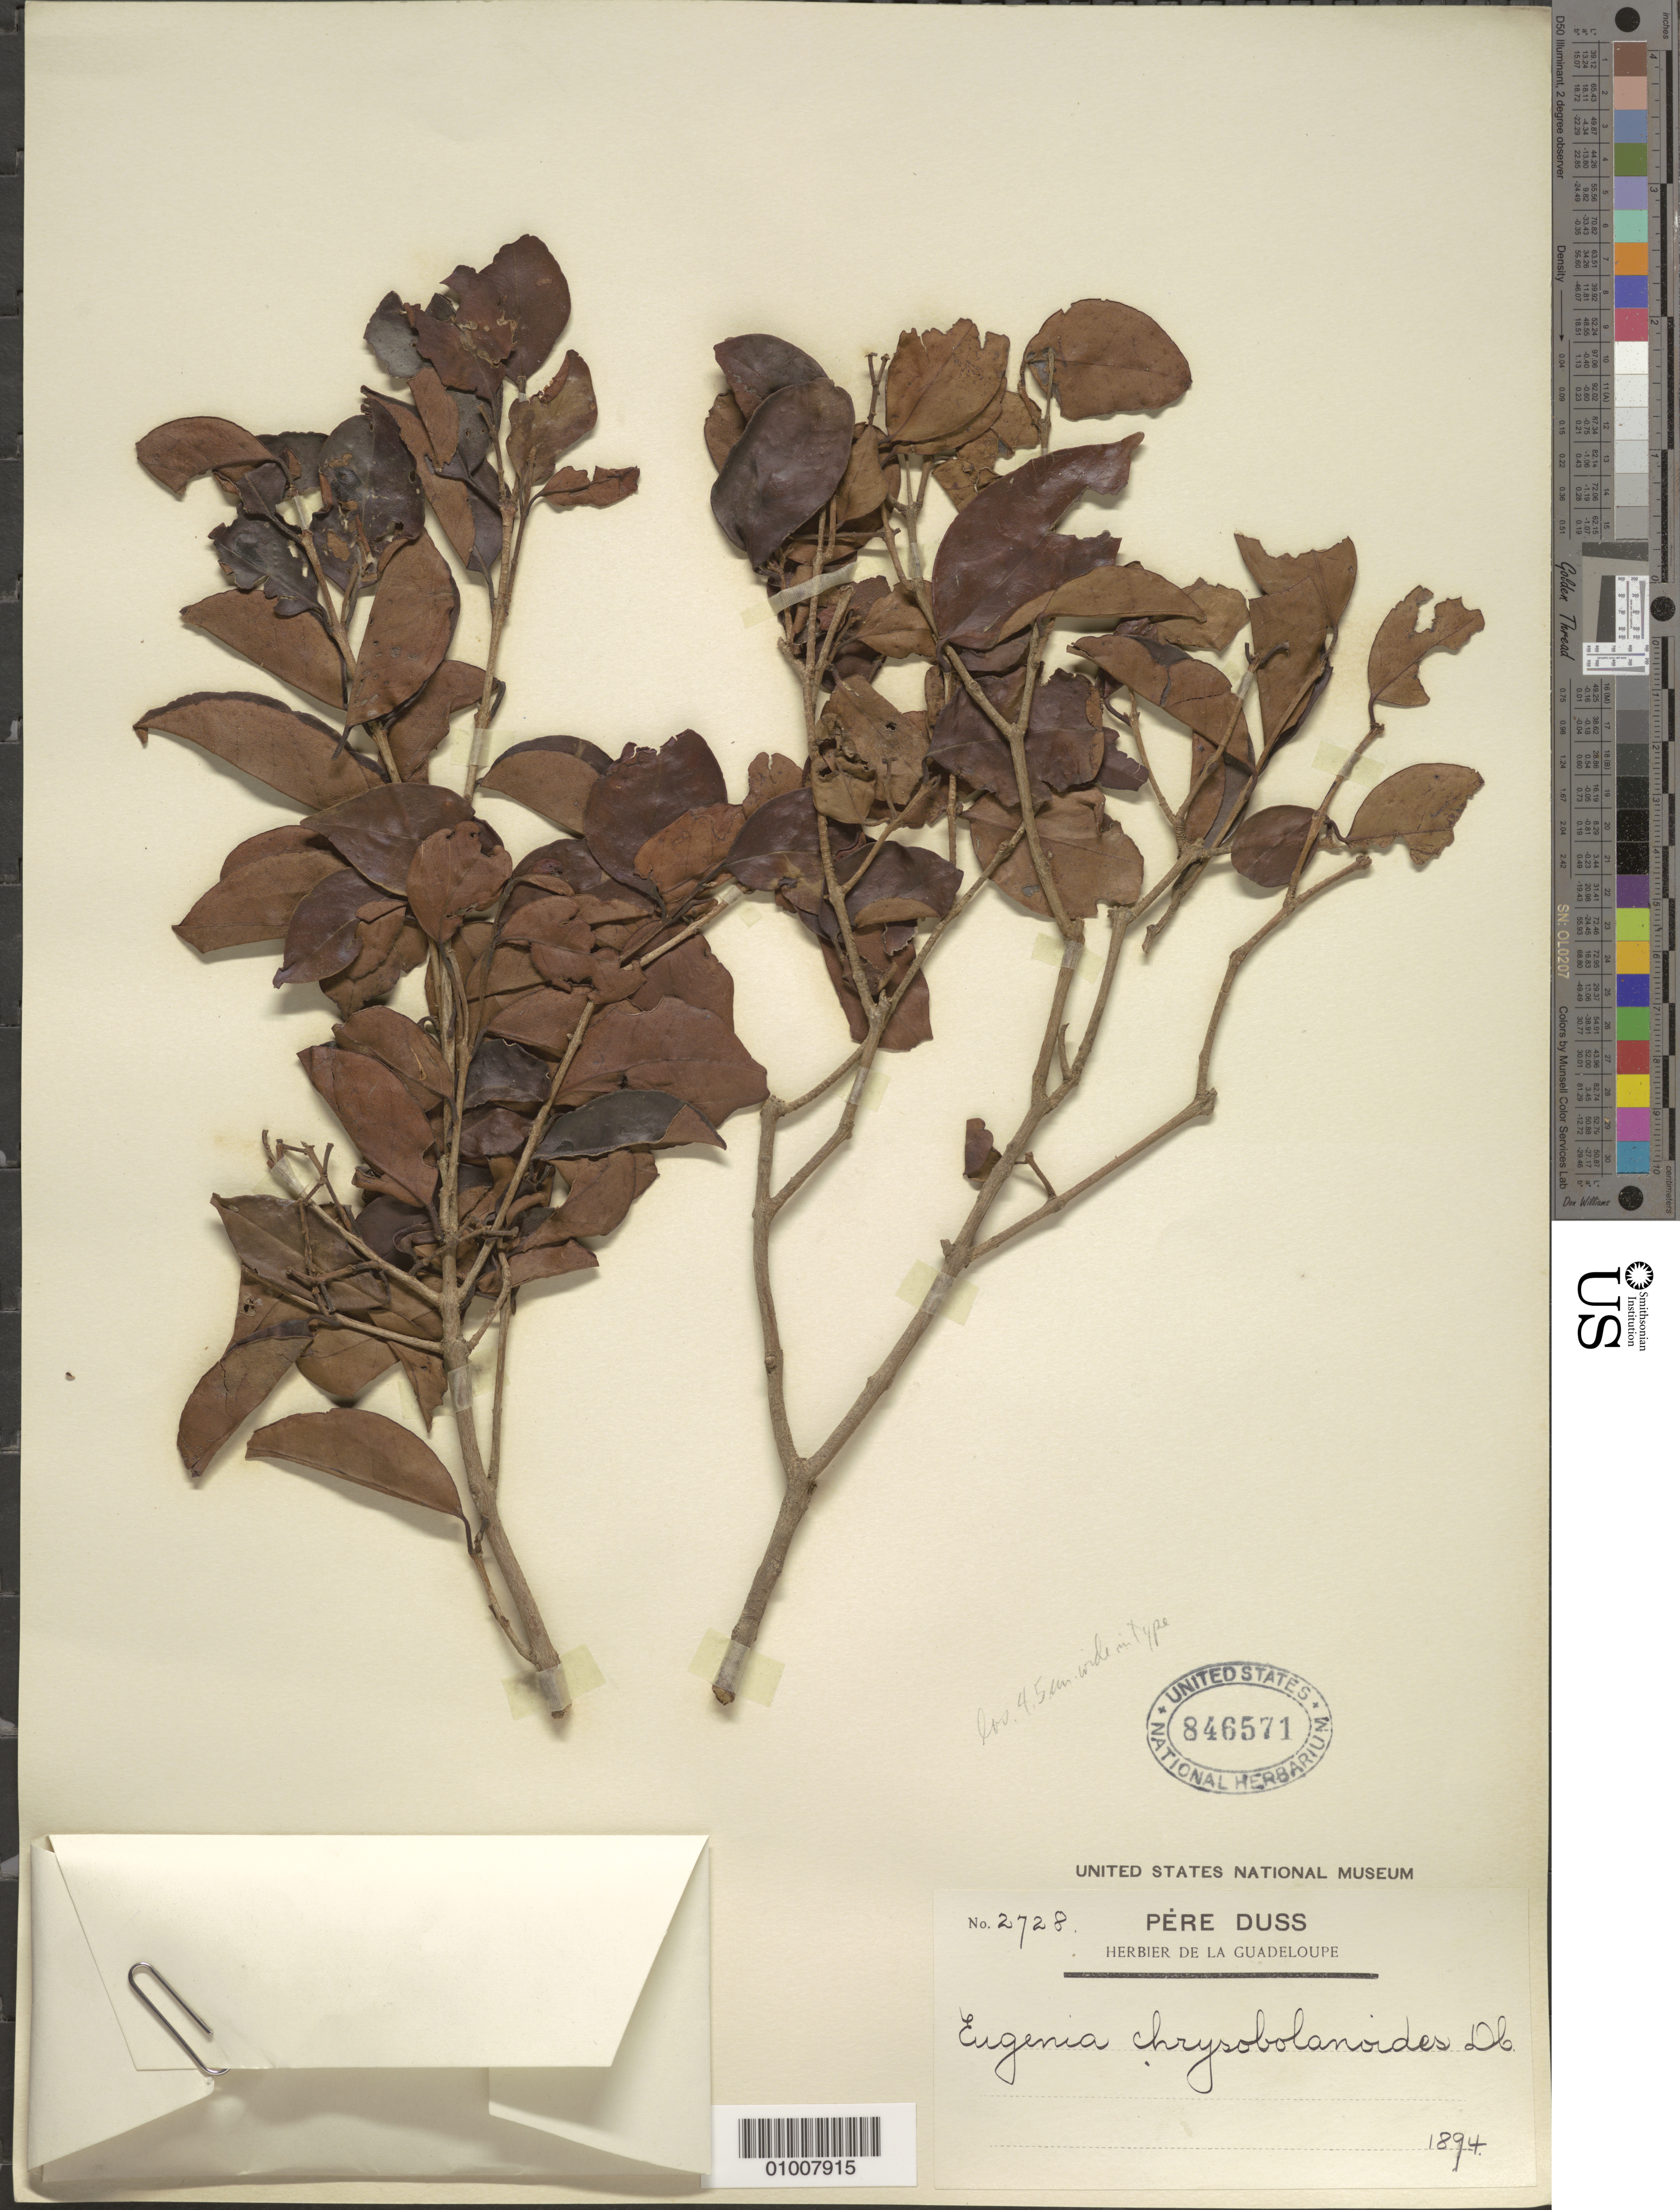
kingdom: Plantae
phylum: Tracheophyta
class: Magnoliopsida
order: Myrtales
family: Myrtaceae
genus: Eugenia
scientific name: Eugenia chrysobalanoides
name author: DC.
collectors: Père Duss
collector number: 2728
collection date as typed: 1894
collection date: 1894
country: Guadeloupe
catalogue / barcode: US 846571